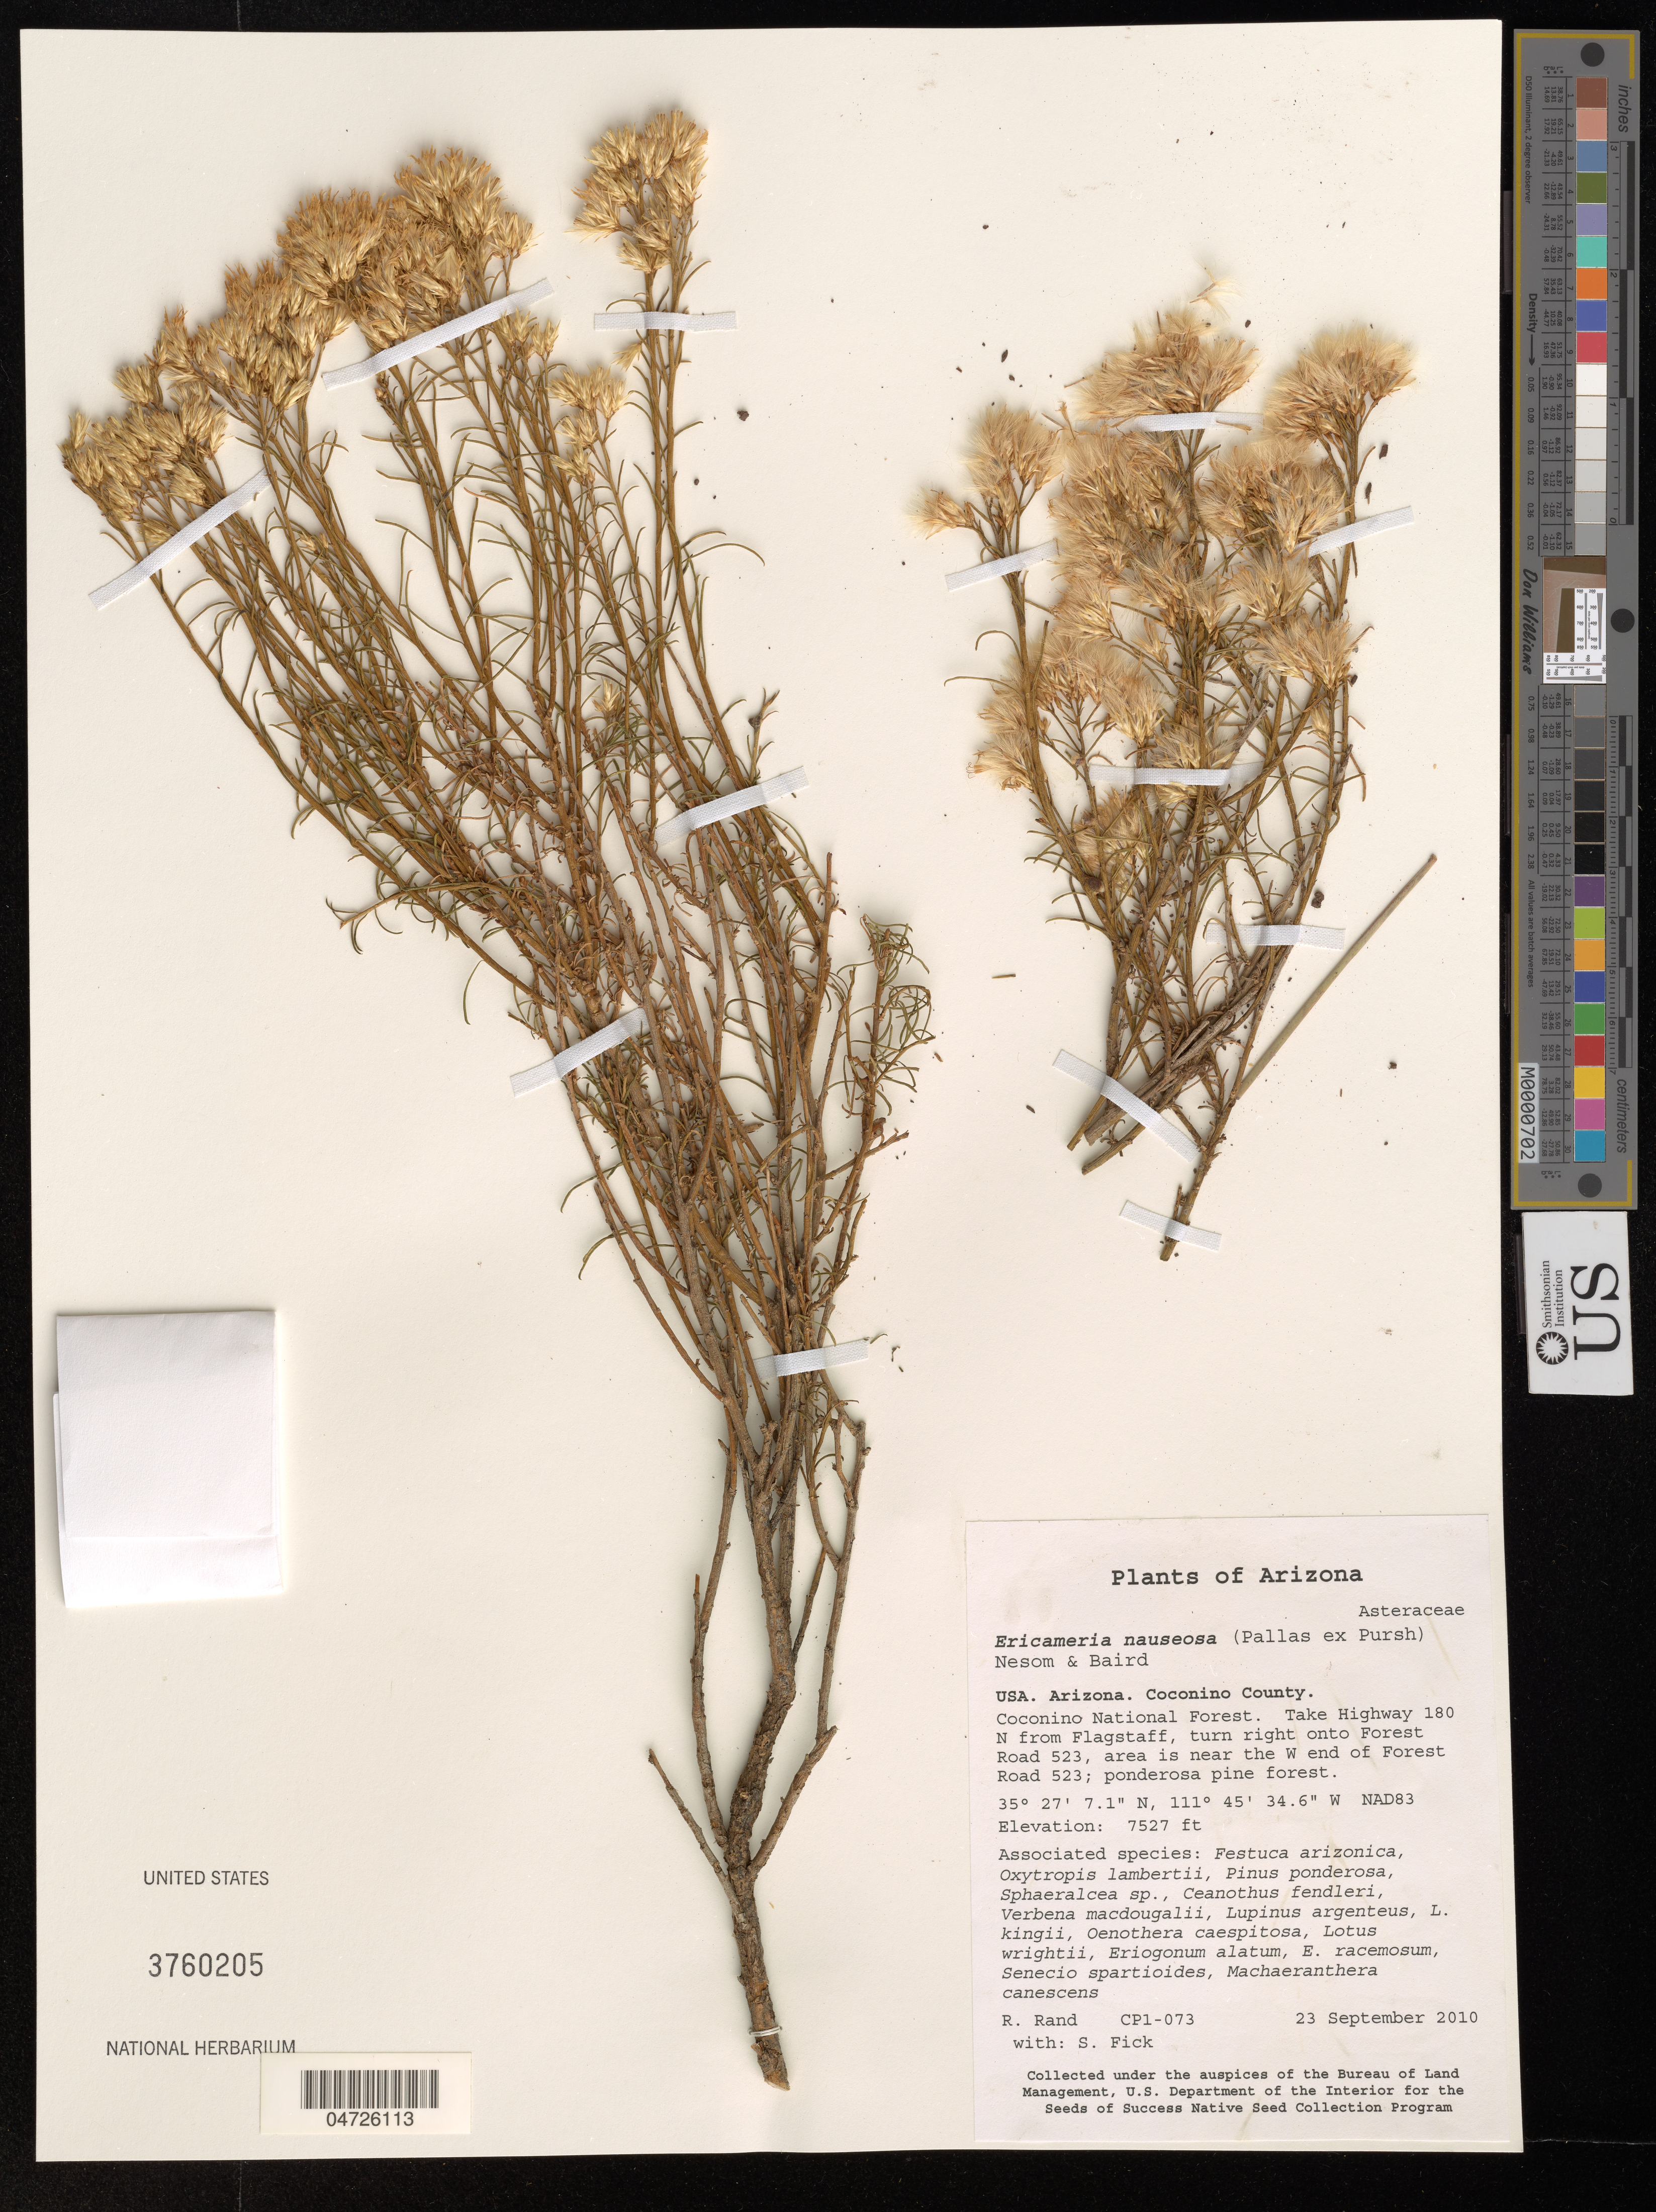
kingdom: Plantae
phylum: Tracheophyta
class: Magnoliopsida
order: Asterales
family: Asteraceae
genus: Ericameria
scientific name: Ericameria nauseosa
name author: (Pall. ex Pursh) G.L. Nesom & G.I. Baird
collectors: R. Rand & S. Fick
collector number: CP1-073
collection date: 2010-09-23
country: United States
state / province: Arizona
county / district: Coconino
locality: Coconino County. Coconino National Forest. Take Highway 180 N from Flagstaff, turn right onto Forest Road 523, area is near the W end of Forest Road 523. NAD83.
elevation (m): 2294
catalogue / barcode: US 3760205